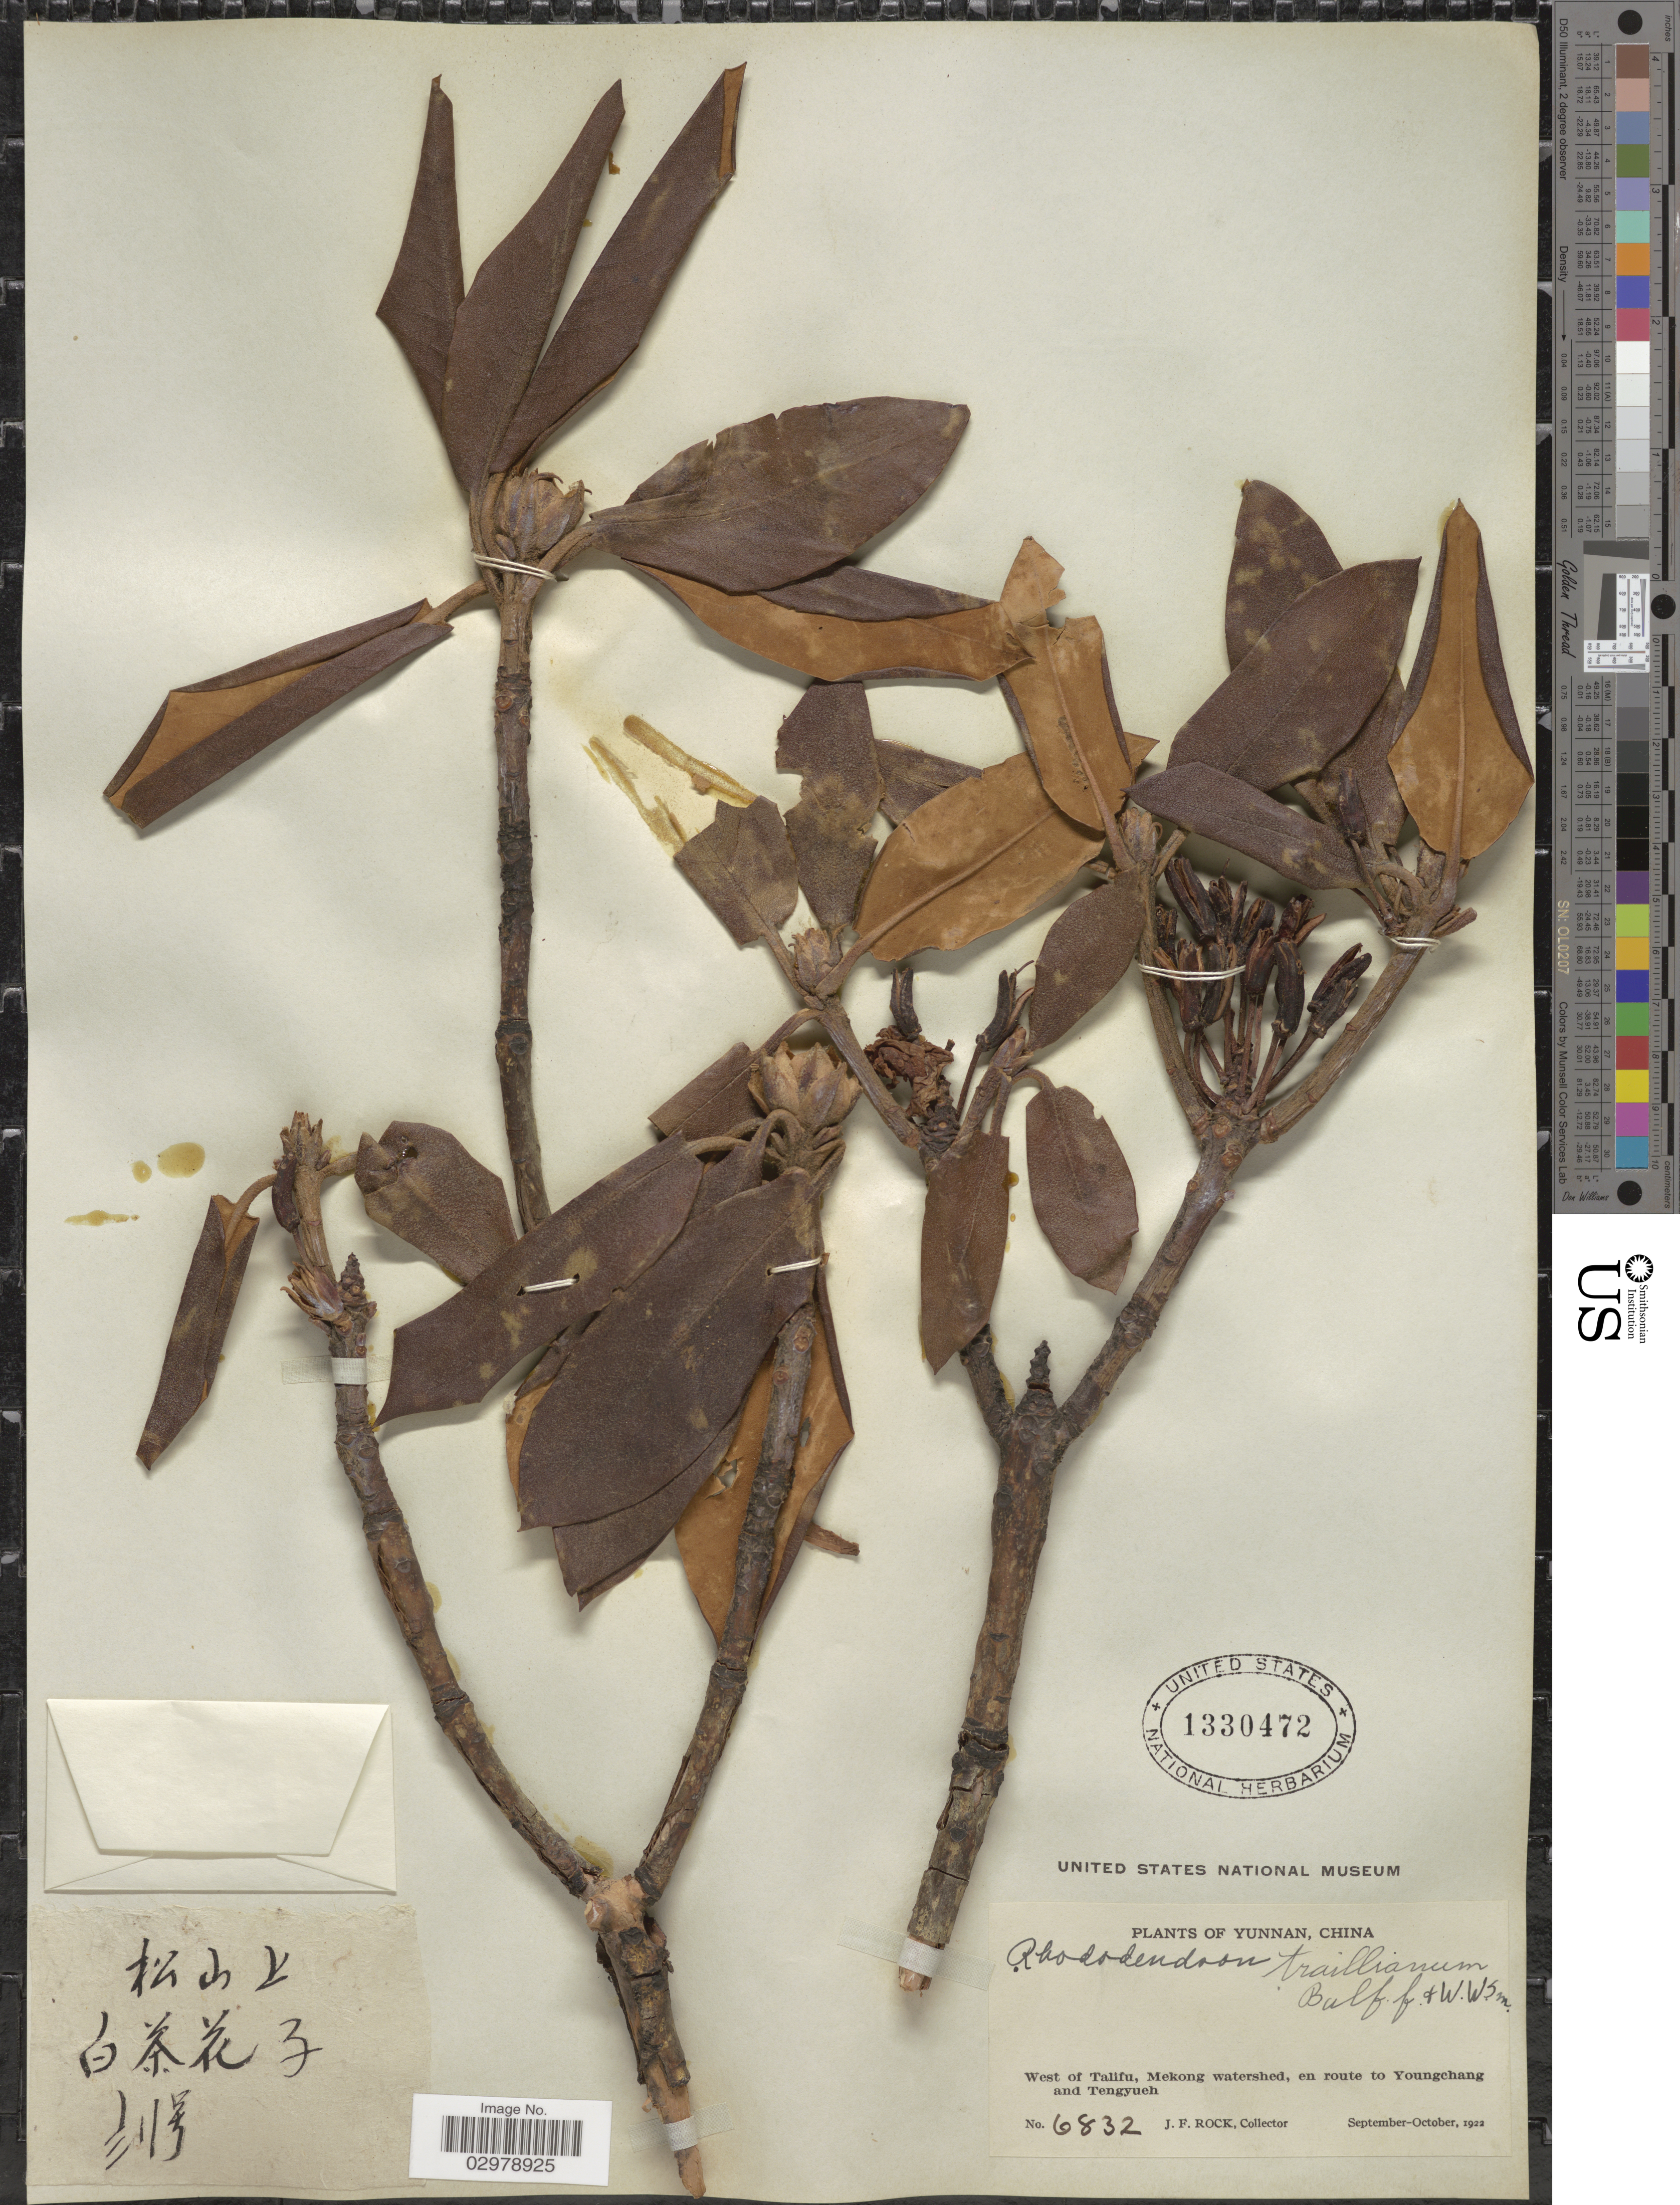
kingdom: Plantae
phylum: Tracheophyta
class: Magnoliopsida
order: Ericales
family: Ericaceae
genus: Rhododendron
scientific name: Rhododendron traillianum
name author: Forrest & W.W. Sm.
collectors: J. Rock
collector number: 6832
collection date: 1922-09/1922-10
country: China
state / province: Yunnan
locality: West Talifu, Mekong watershed, en route to Youngchang and Tengyueh.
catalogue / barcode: US 1330472